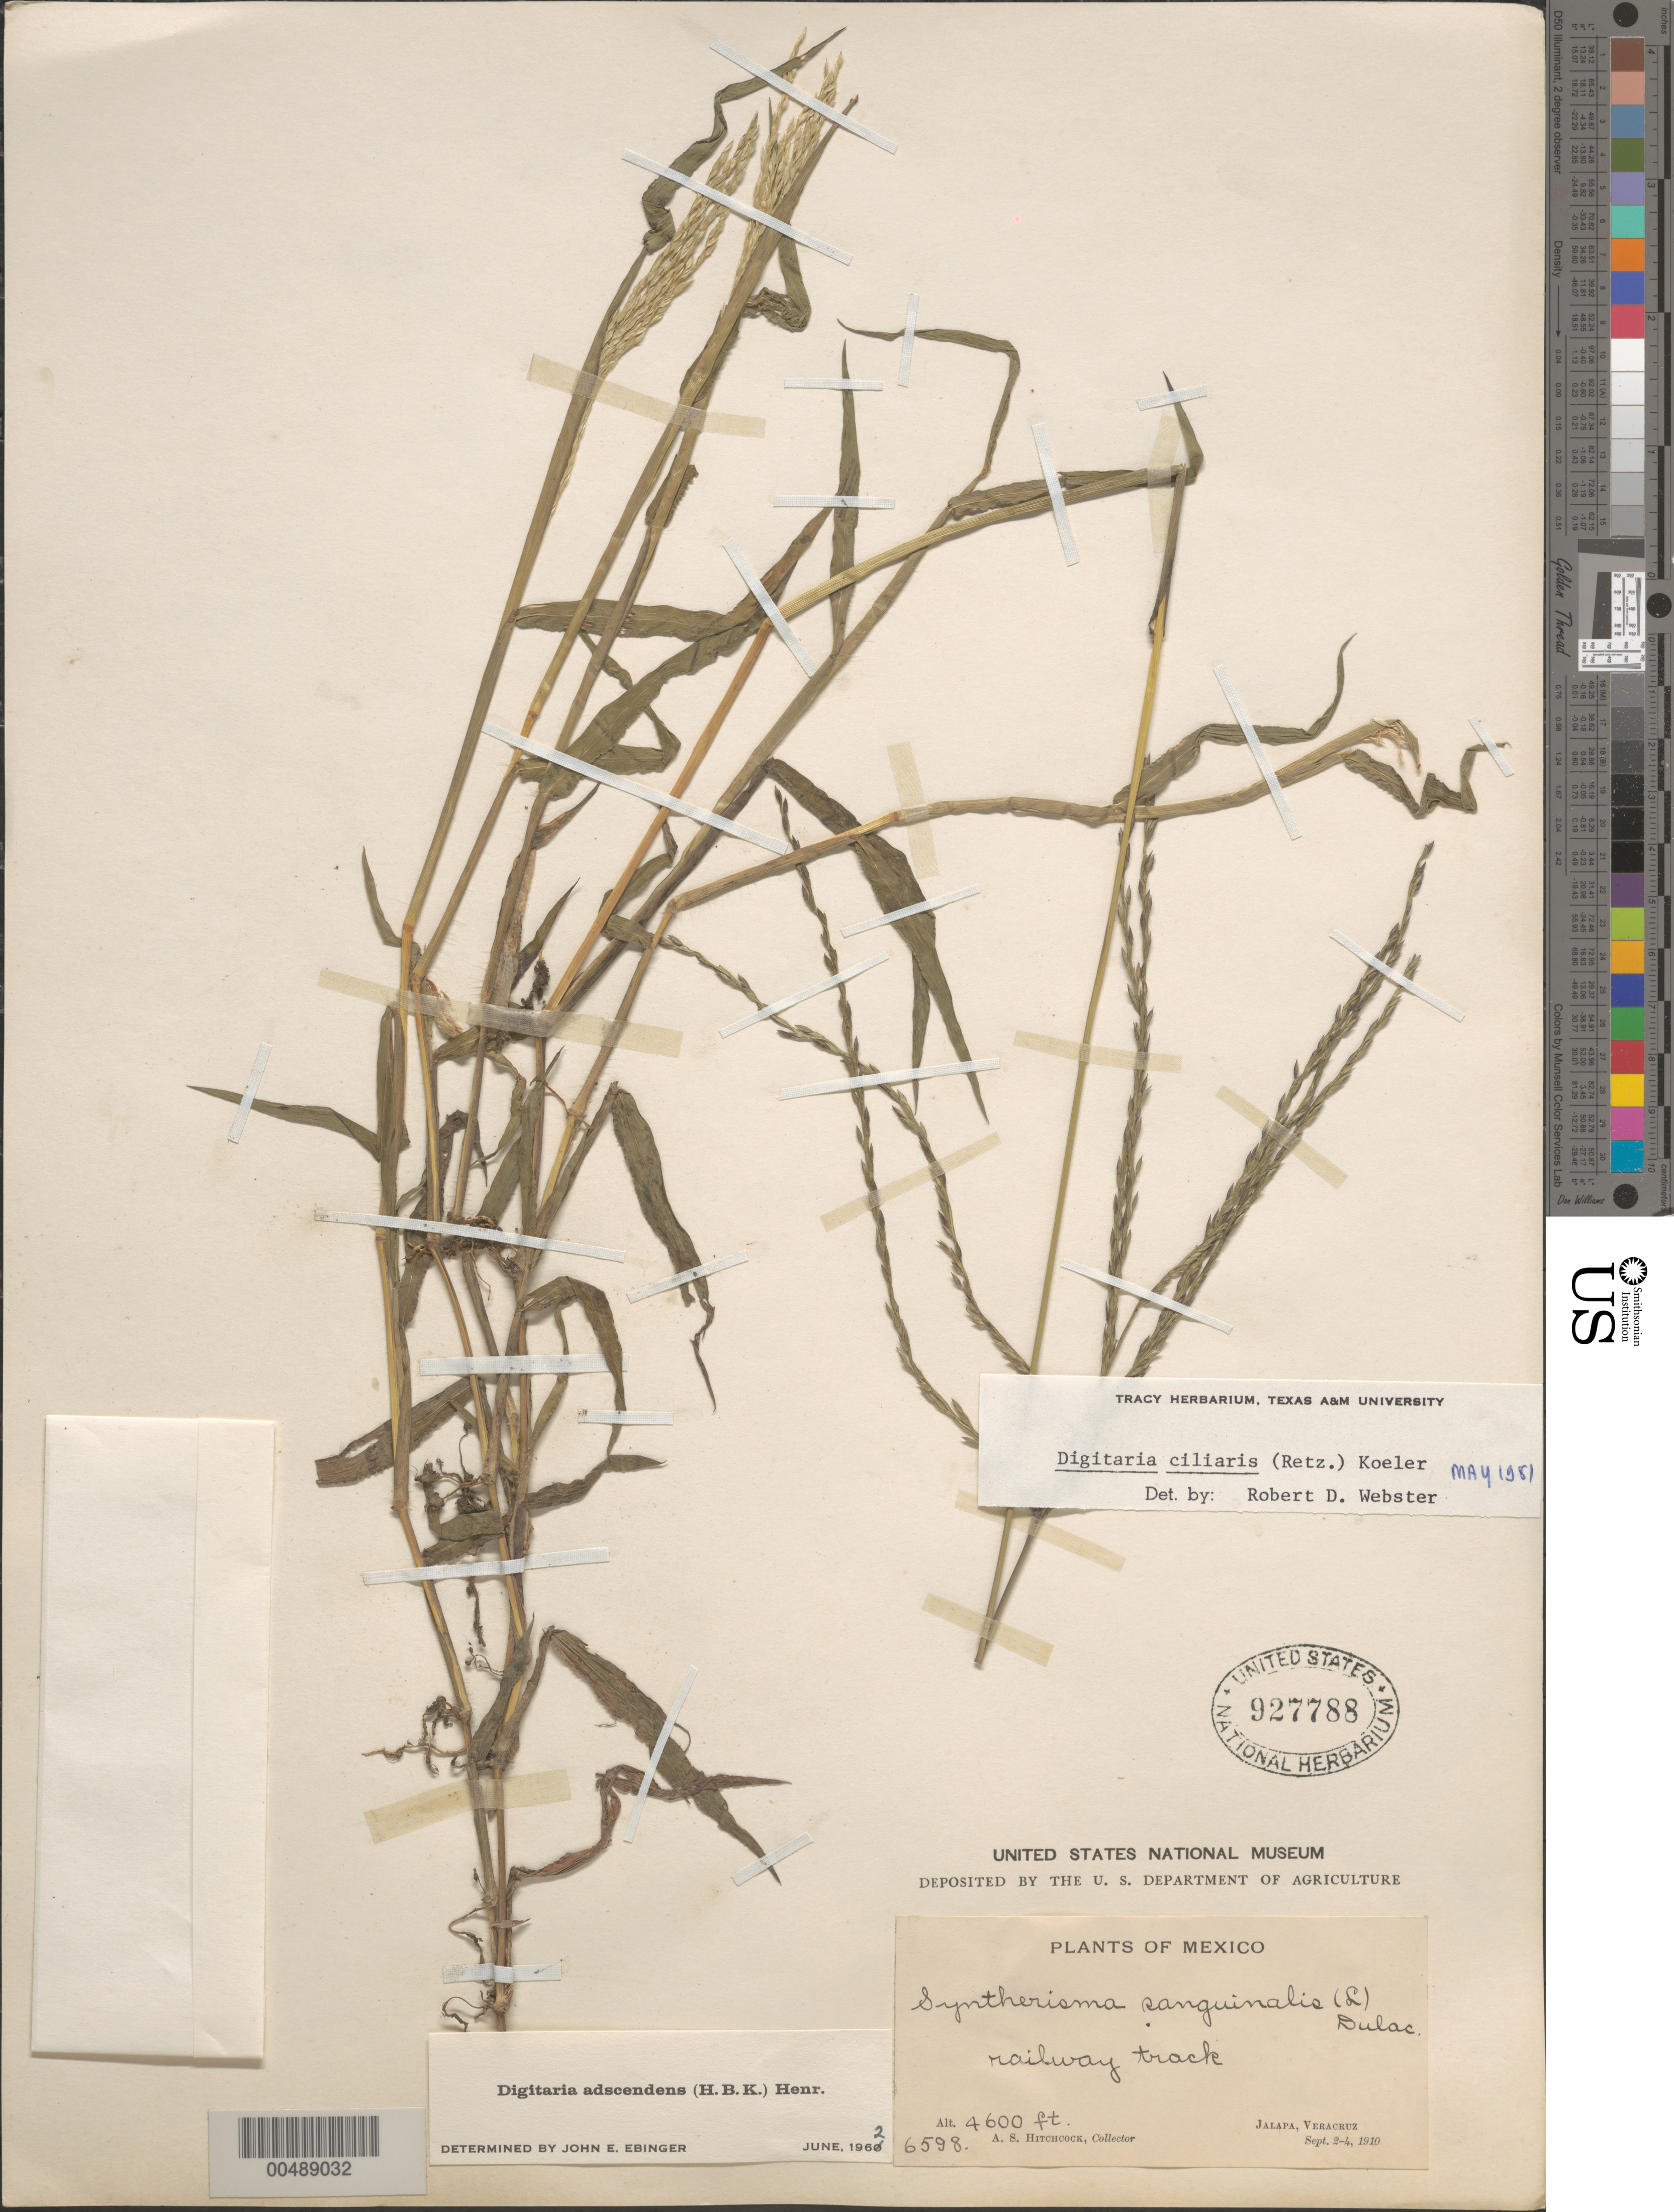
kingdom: Plantae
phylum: Tracheophyta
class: Liliopsida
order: Poales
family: Poaceae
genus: Digitaria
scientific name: Digitaria ciliaris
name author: (Retz.) Koeler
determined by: Webster, Robert D.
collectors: A. S. Hitchcock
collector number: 6598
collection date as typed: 2 Sep 1910 to 4 Sep 1910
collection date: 1910-09-02/1910-09-04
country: Mexico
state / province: Veracruz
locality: Jalapa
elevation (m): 1402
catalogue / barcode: US 927788